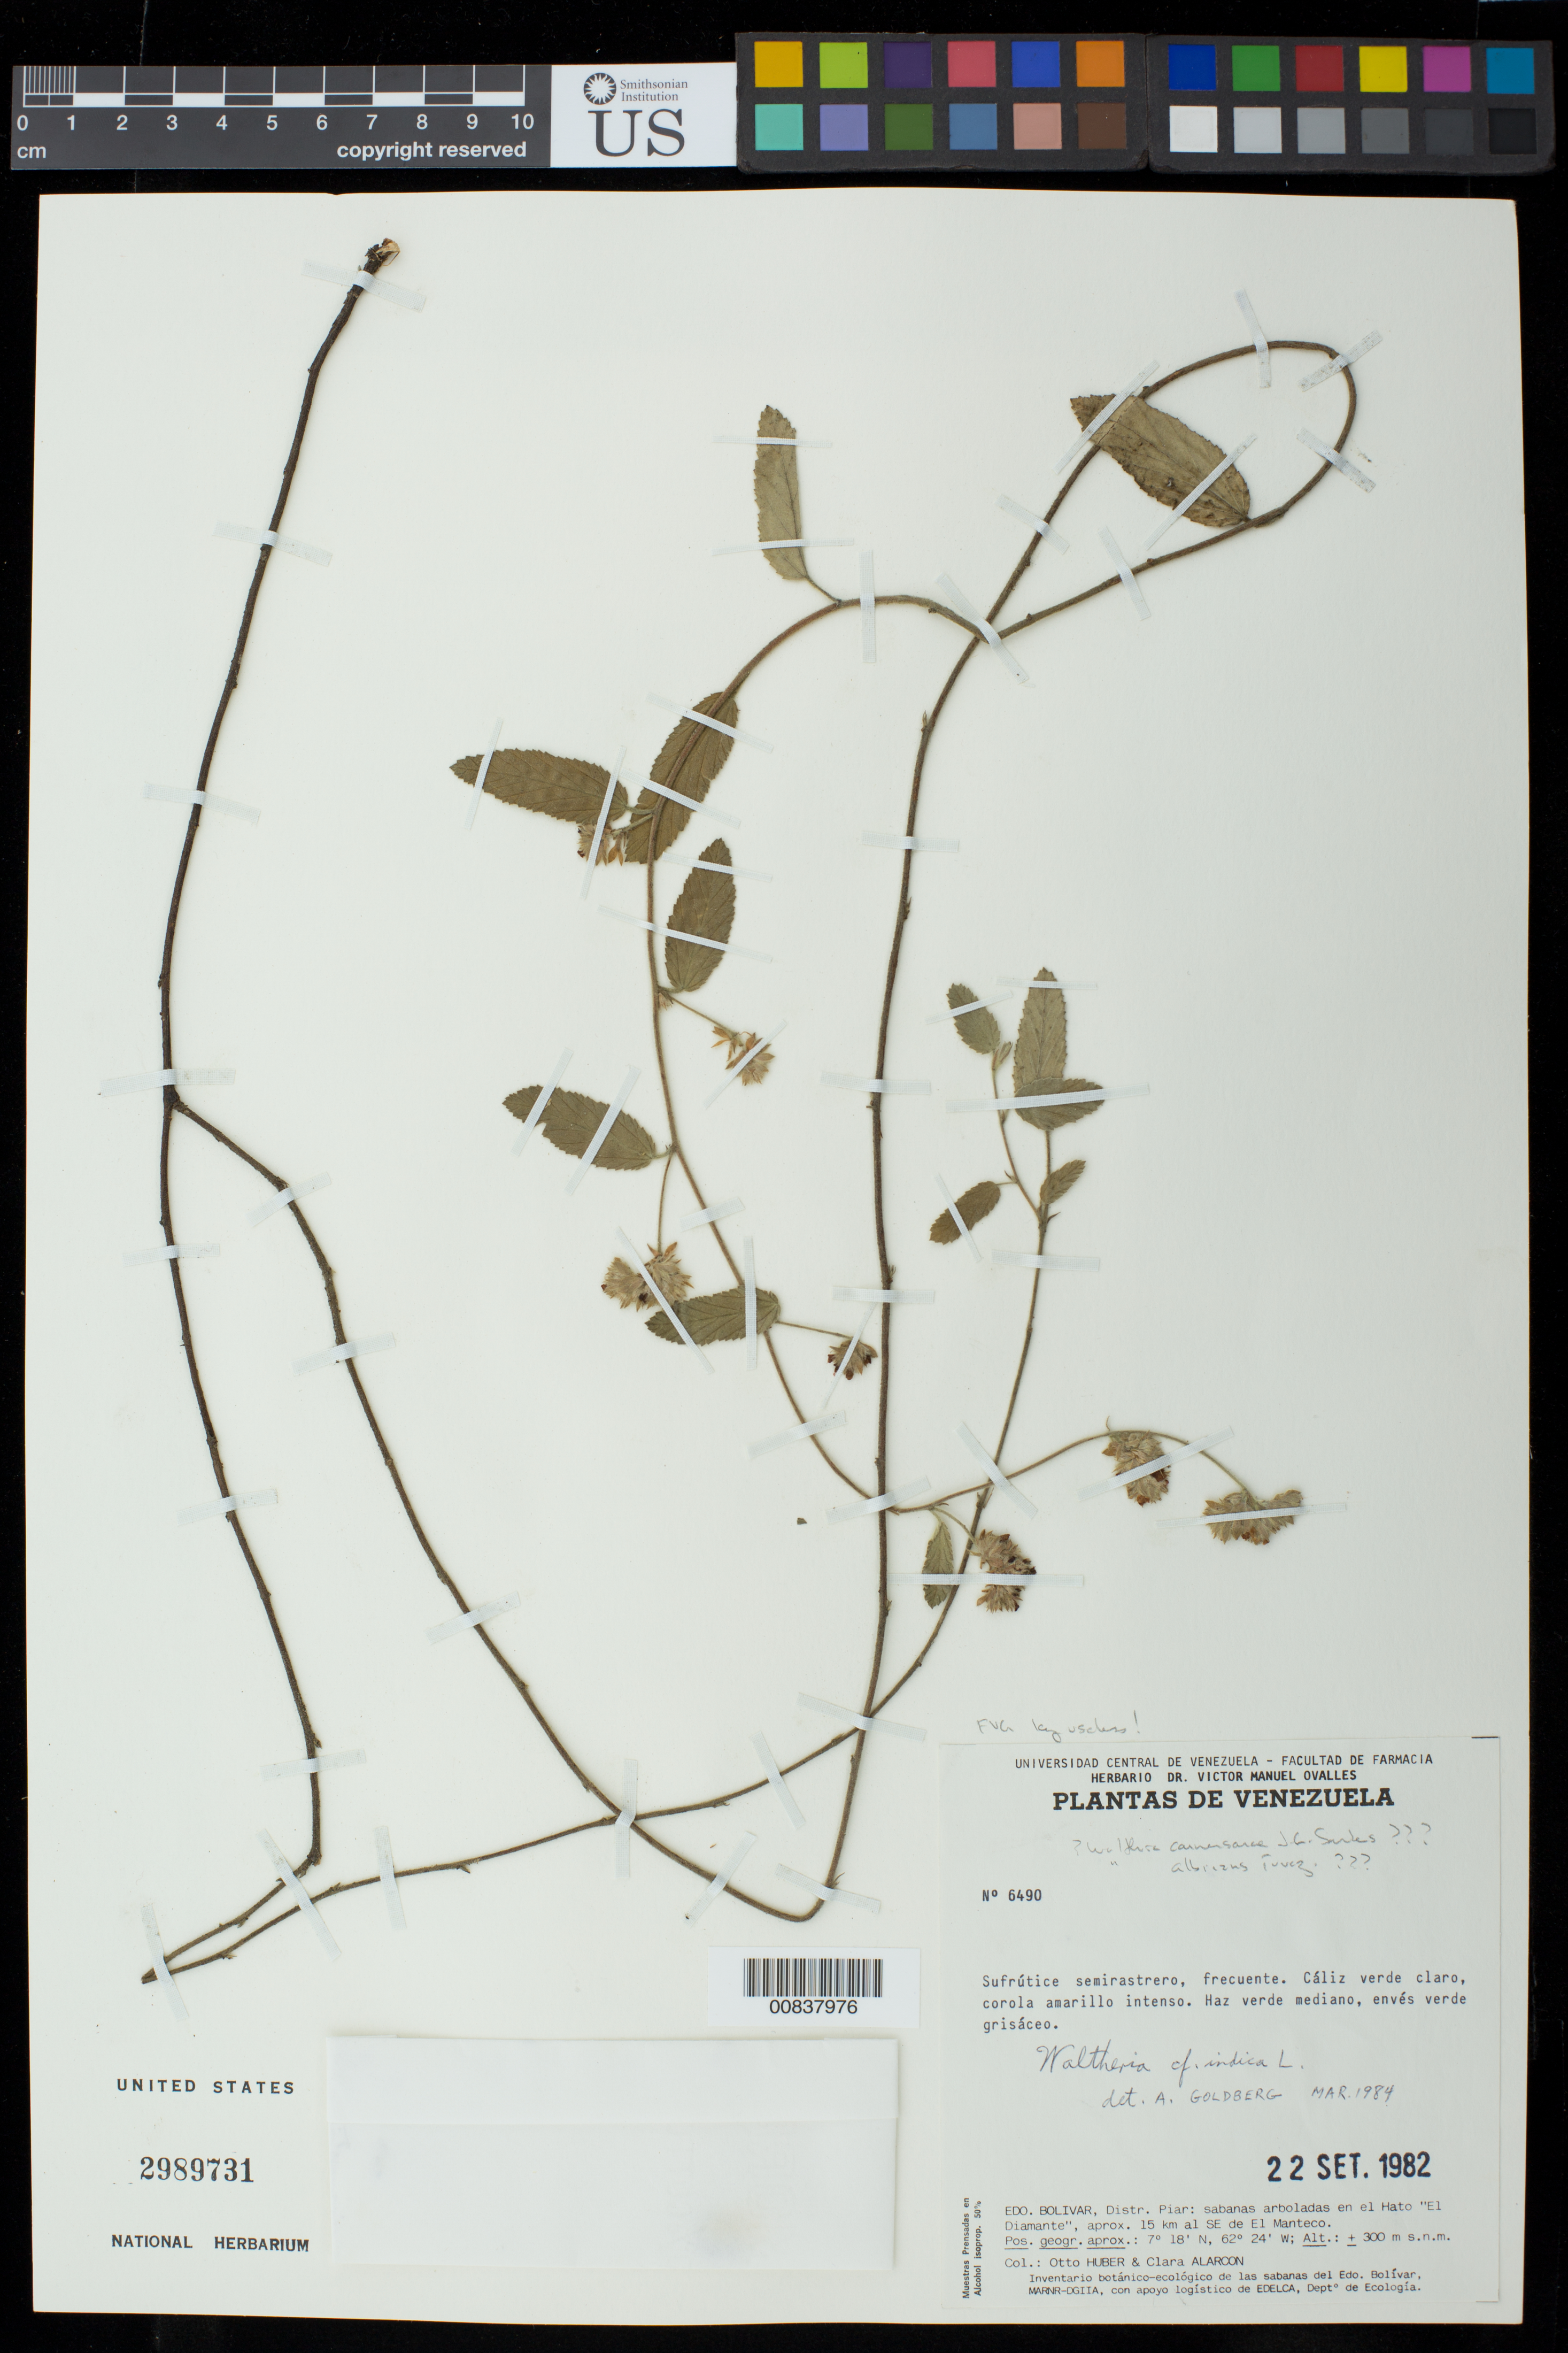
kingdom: Plantae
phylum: Tracheophyta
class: Magnoliopsida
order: Malvales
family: Malvaceae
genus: Waltheria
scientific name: Waltheria indica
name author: L.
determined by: Goldberg, Aaron, (US), NMNH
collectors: O. Huber & C. Alarcon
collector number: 6490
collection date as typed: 22-Sep-82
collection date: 1982-09-22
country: Venezuela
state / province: Bolívar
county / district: Piar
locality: Hato El Diamante, aprox.15 km SE de El Manteco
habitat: Sabana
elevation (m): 300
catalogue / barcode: US 2989731